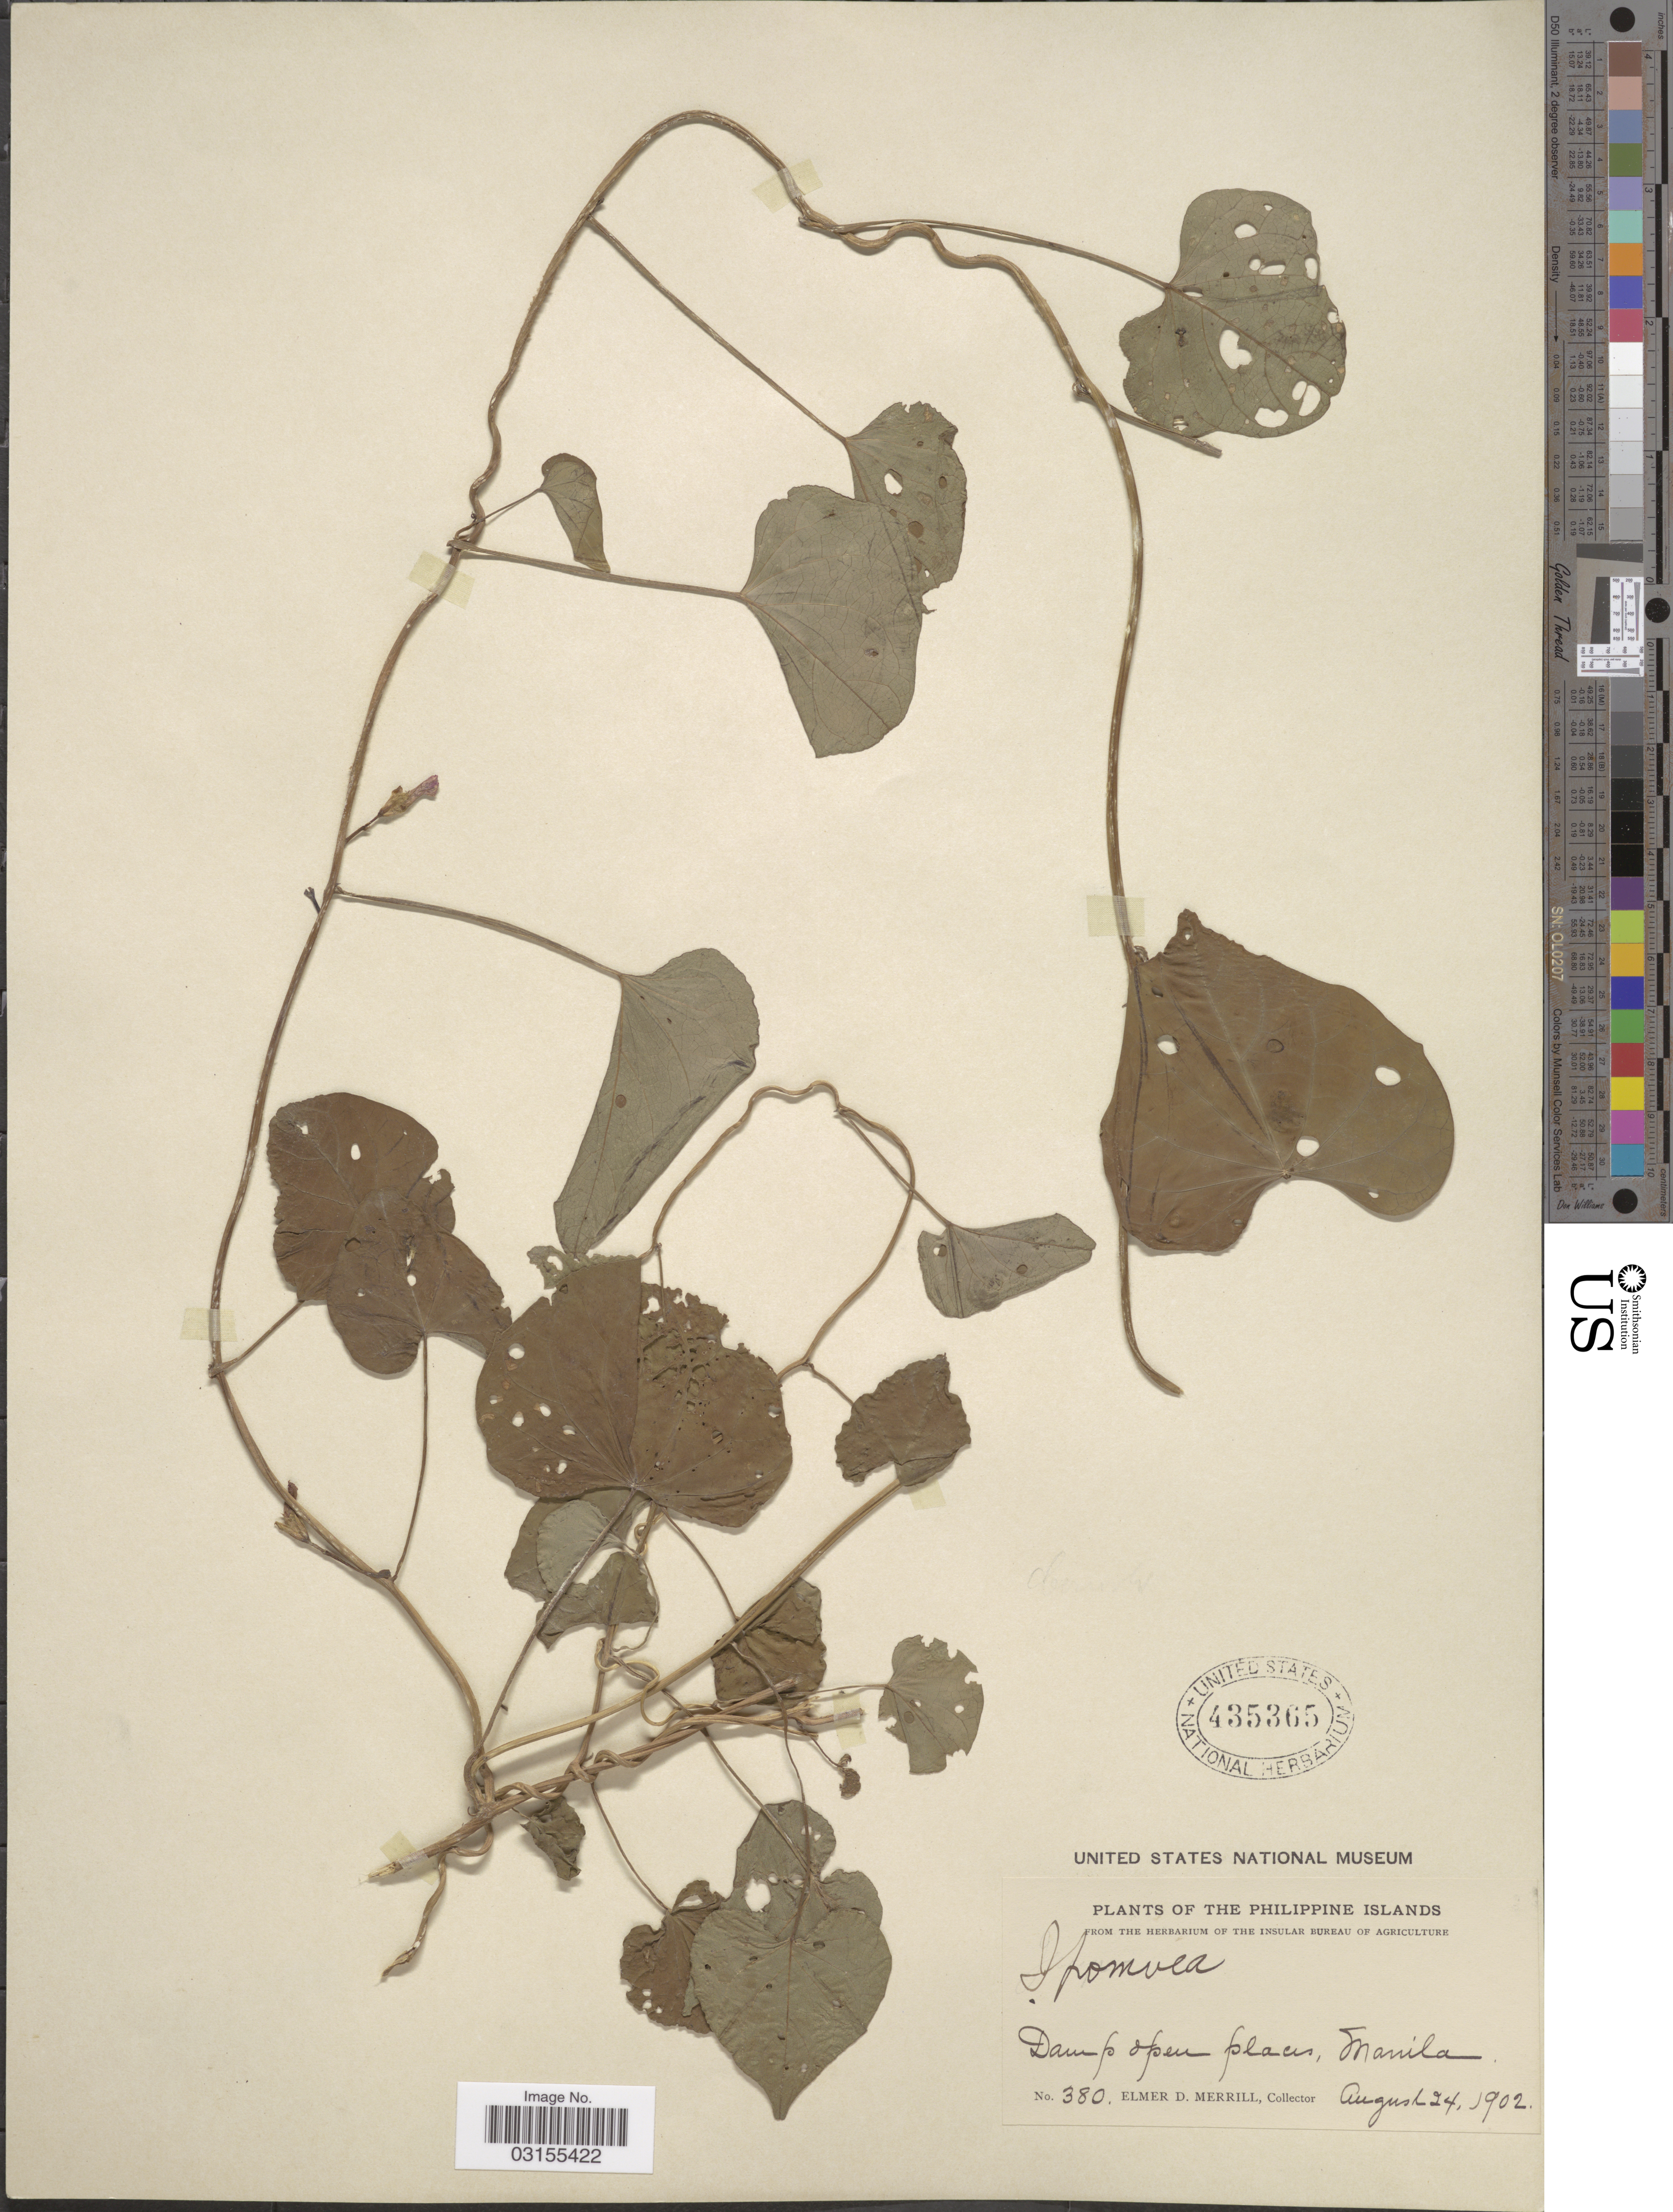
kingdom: Plantae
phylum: Tracheophyta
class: Magnoliopsida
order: Solanales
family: Convolvulaceae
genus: Ipomoea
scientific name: Ipomoea triloba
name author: L.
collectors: E. D. Merrill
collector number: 380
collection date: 1902-08-24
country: Philippines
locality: The Philippine Islands. Damp open places, Manila.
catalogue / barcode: US 435365